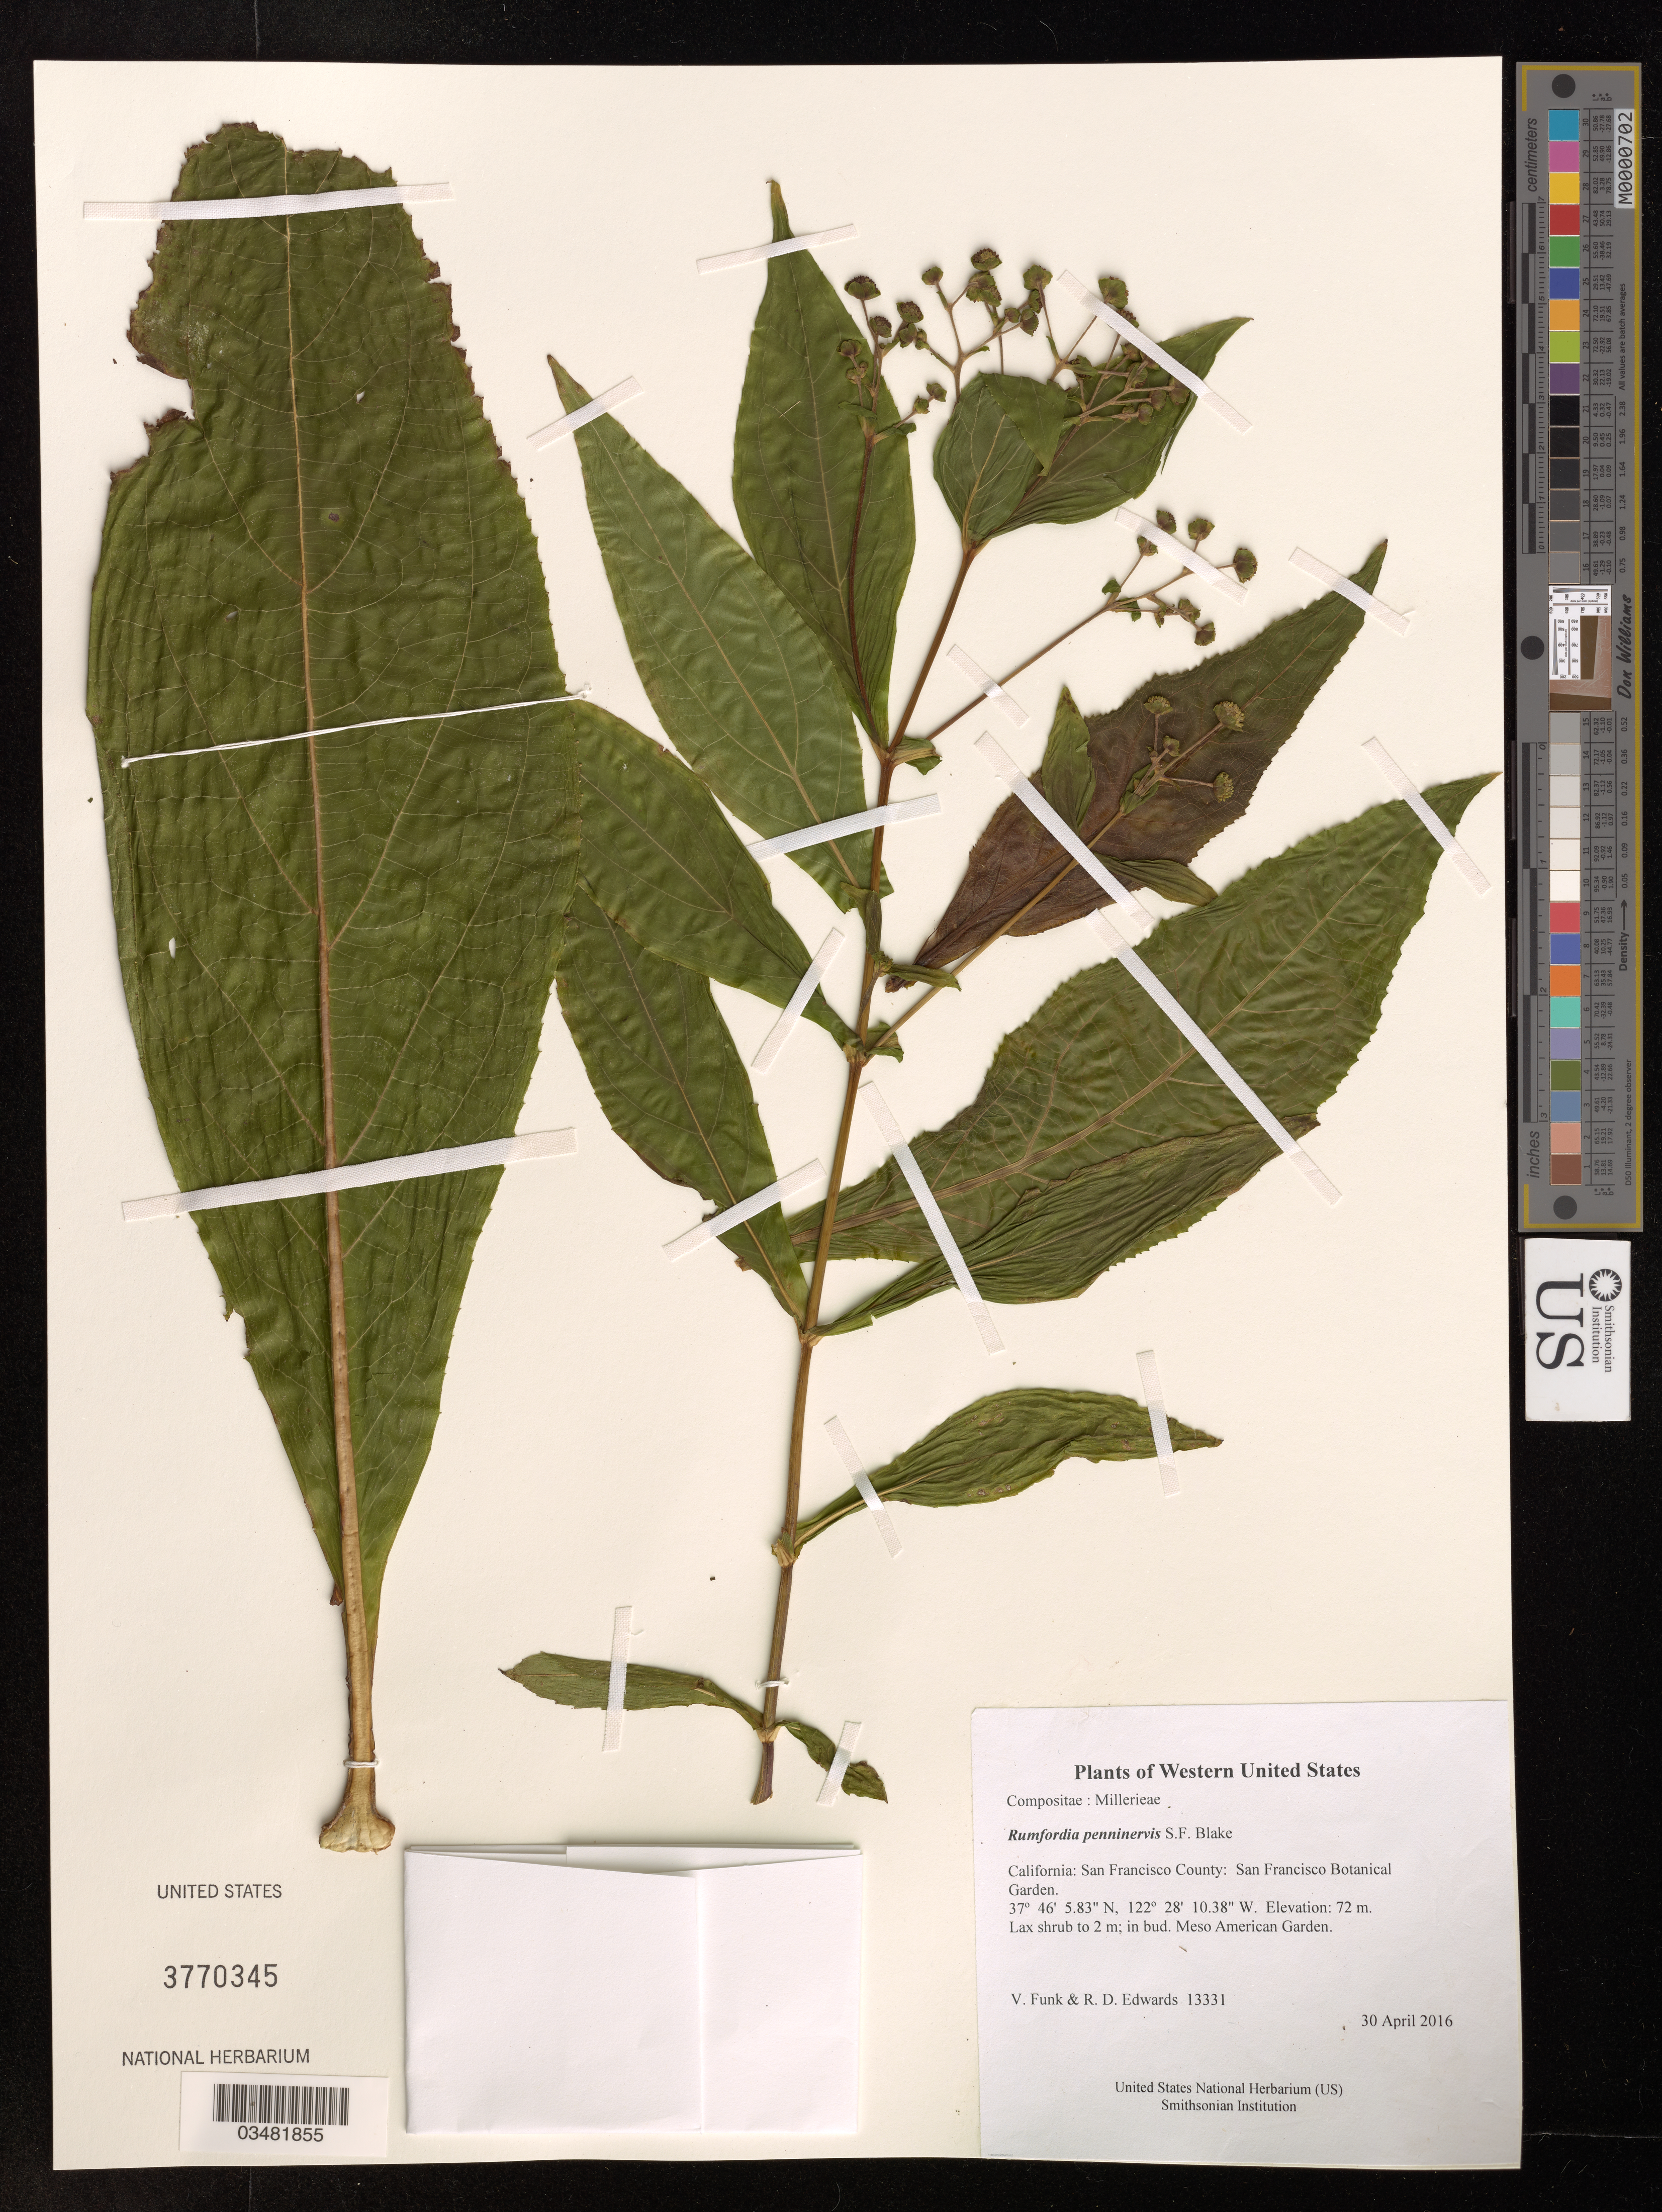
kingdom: Plantae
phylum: Tracheophyta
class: Magnoliopsida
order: Asterales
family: Asteraceae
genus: Rumfordia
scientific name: Rumfordia penninervis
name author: S.F. Blake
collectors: R.D. Edwards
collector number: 13331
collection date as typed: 30 April 2016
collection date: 2016-04-30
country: United States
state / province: California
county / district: San Francisco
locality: San Francisco Botanical Garden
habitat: Meso American Garden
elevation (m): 72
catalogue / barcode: US 3770345